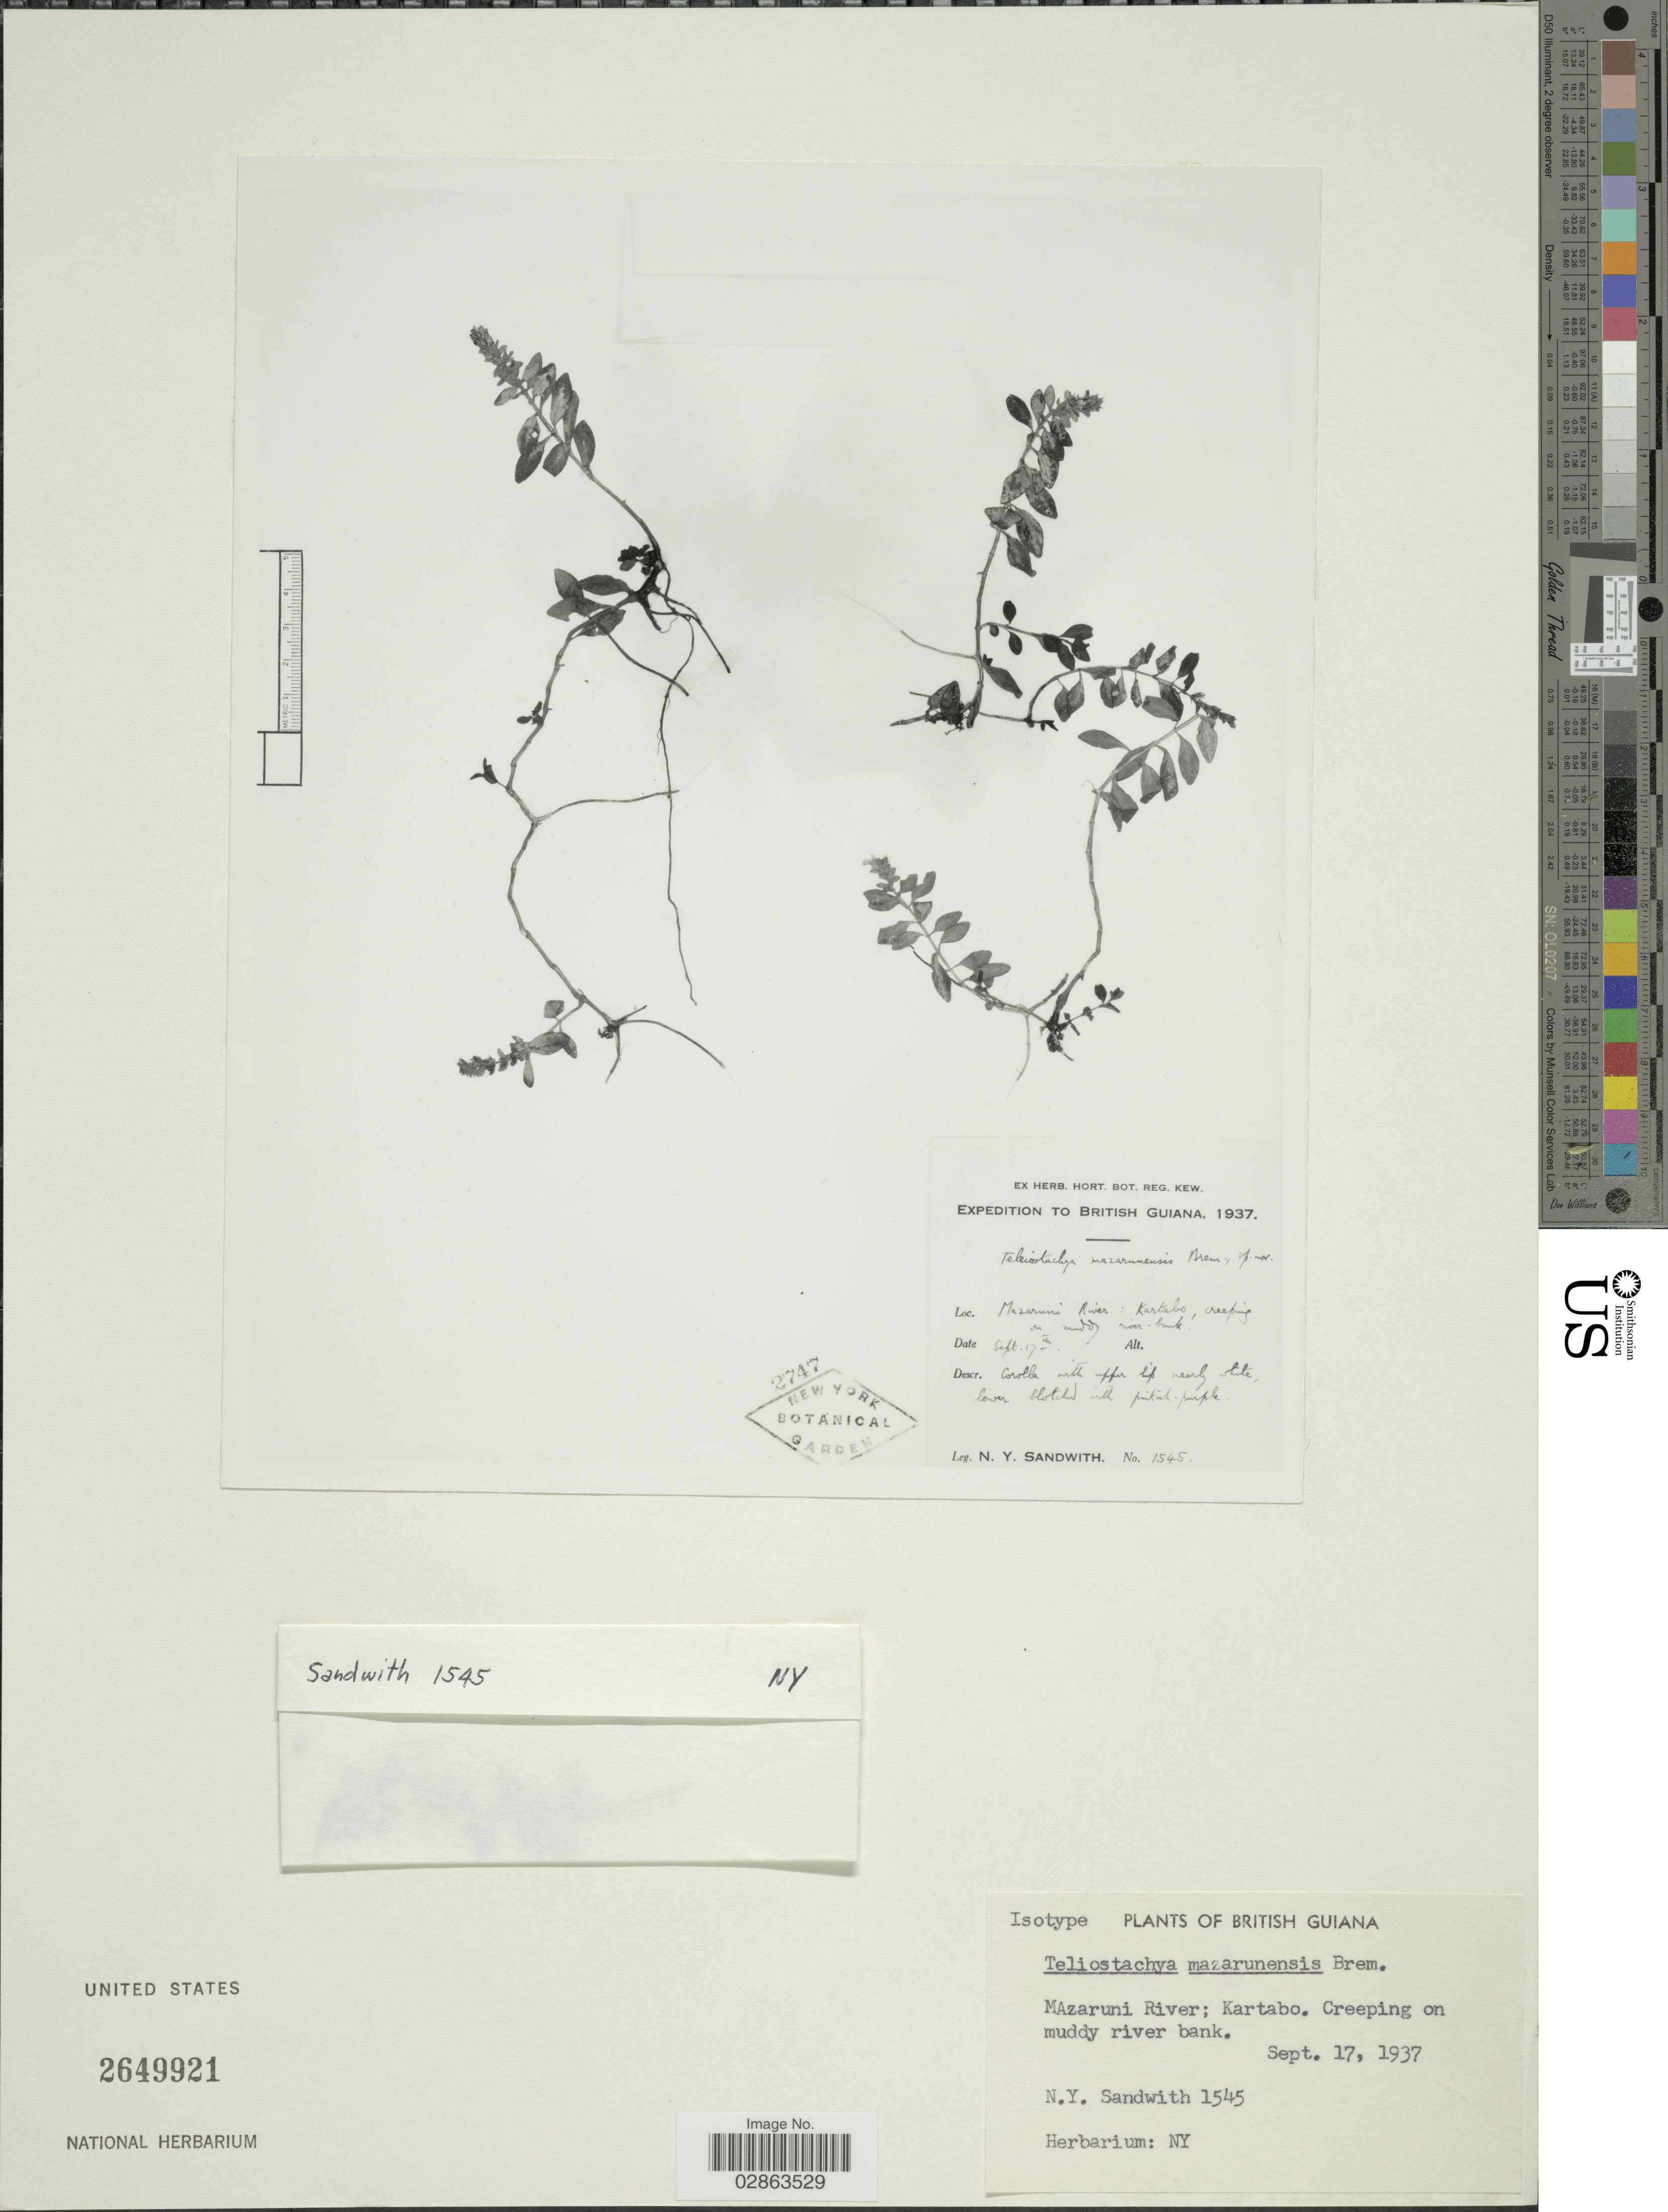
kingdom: Plantae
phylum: Tracheophyta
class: Magnoliopsida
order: Lamiales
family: Acanthaceae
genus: Teliostachya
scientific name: Teliostachya mazarunensis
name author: Bremek.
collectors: N. Y. Sandwith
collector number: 1545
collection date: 1937-09-17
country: Guyana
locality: Mazaruni River; Kartabo.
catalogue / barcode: US 2649921